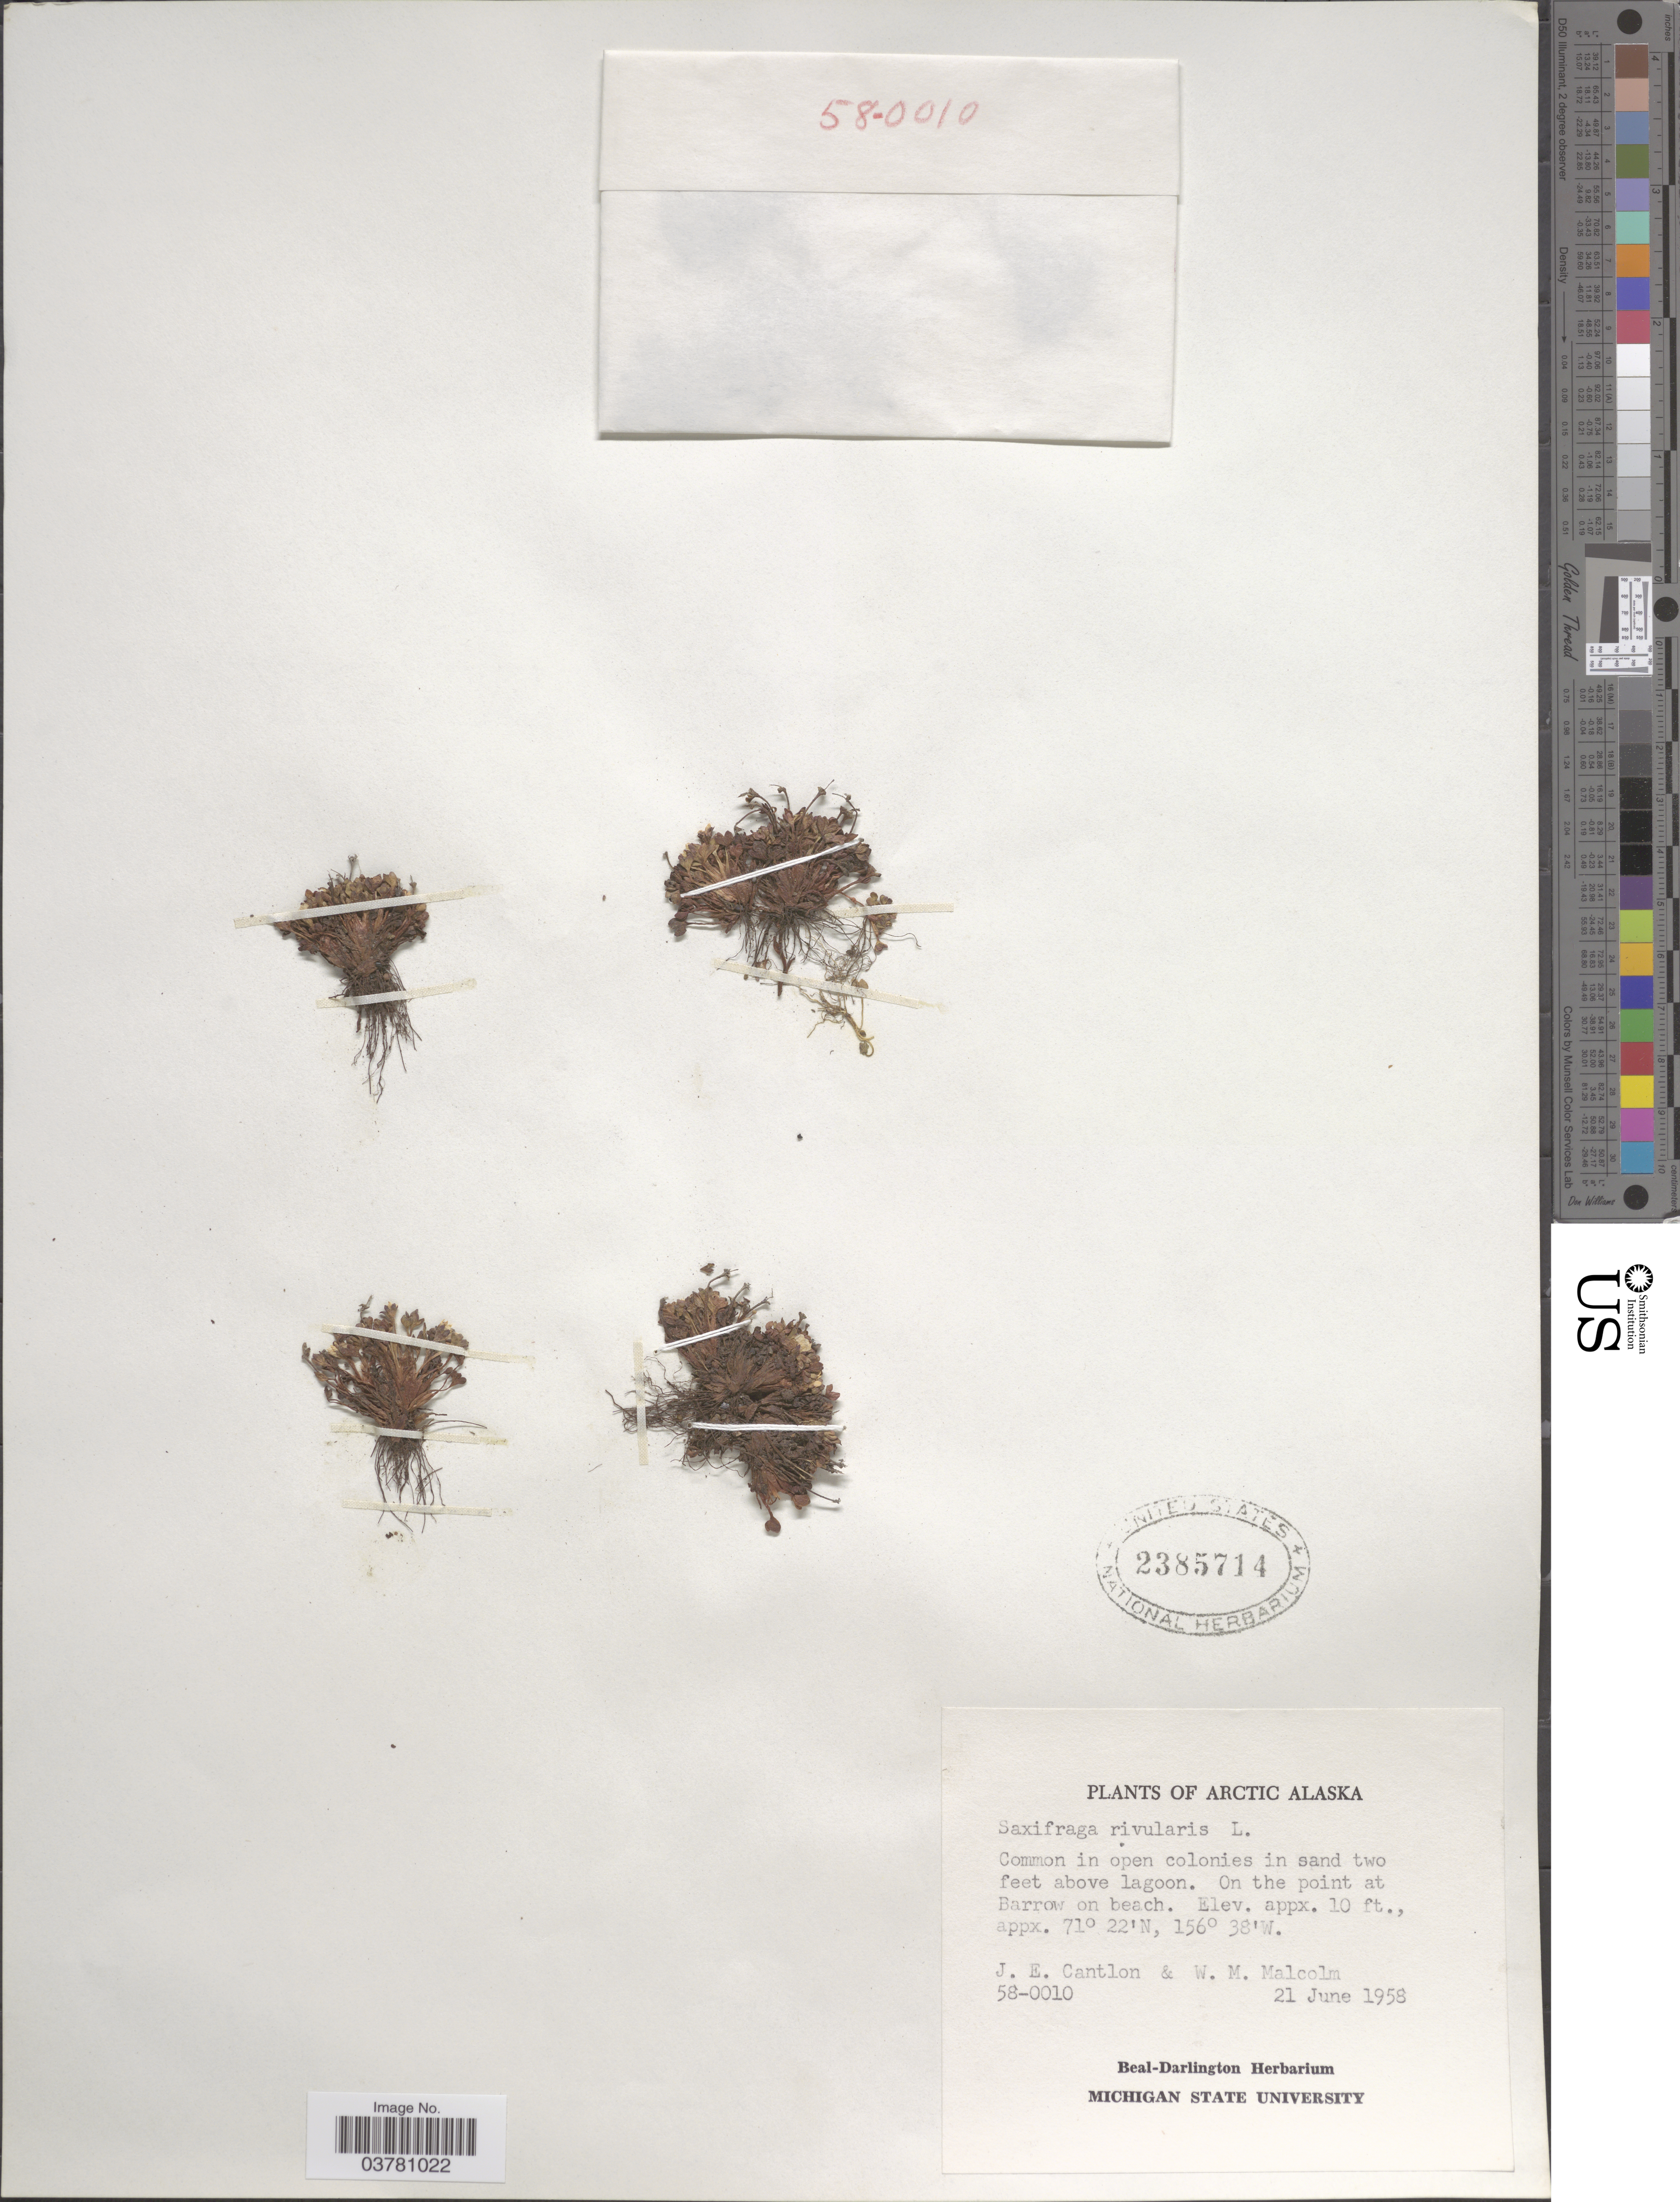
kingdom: Plantae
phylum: Tracheophyta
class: Magnoliopsida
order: Saxifragales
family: Saxifragaceae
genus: Saxifraga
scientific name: Saxifraga rivularis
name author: L.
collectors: J. Cantlon & W. Malcolm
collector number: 58-0010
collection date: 1958-06-21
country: United States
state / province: Alaska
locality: Arctic Alaska. Common in open colonies in sand two feet above lagoon. On the point at Barrow on beach.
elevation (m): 3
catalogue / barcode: US 2385714